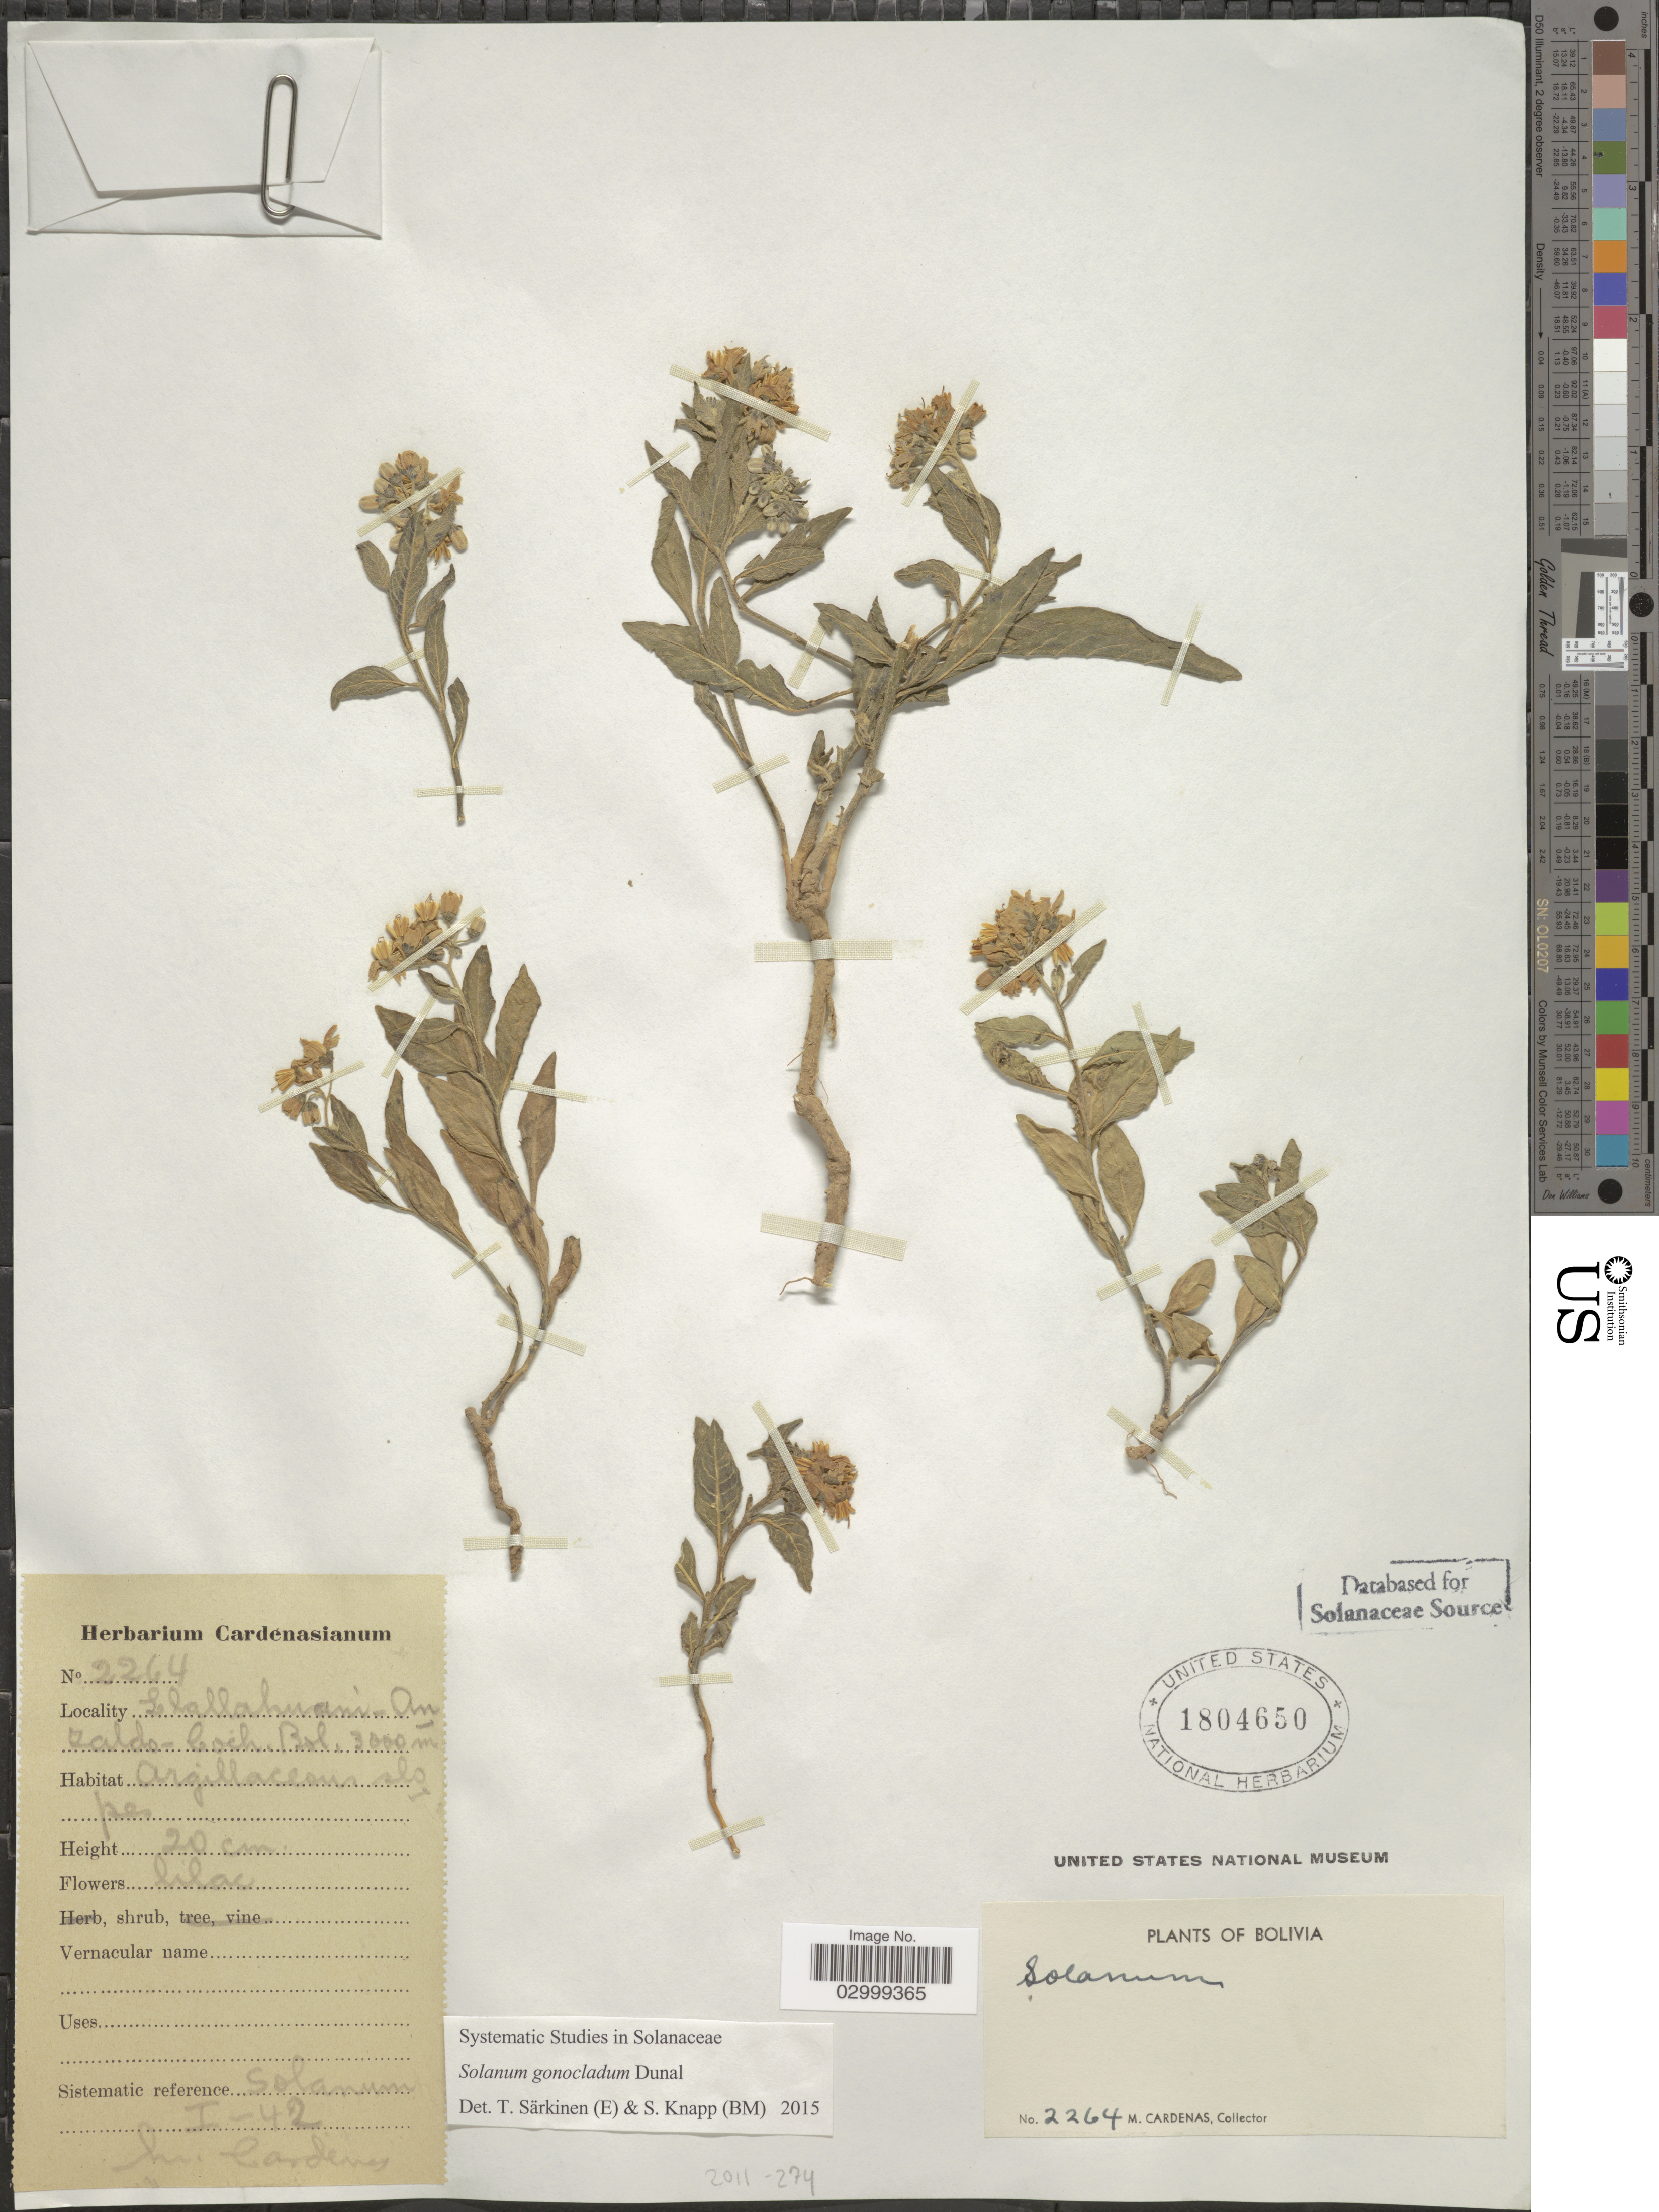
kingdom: Plantae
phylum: Tracheophyta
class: Magnoliopsida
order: Solanales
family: Solanaceae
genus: Solanum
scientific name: Solanum gonocladum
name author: Dunal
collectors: M. Cárdenas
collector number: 2264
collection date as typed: Transcribed d/m/y: /1/42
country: Bolivia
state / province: Cochabamba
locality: Llallahuani - Onzaldo, Coch.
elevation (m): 3000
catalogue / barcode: US 1804650